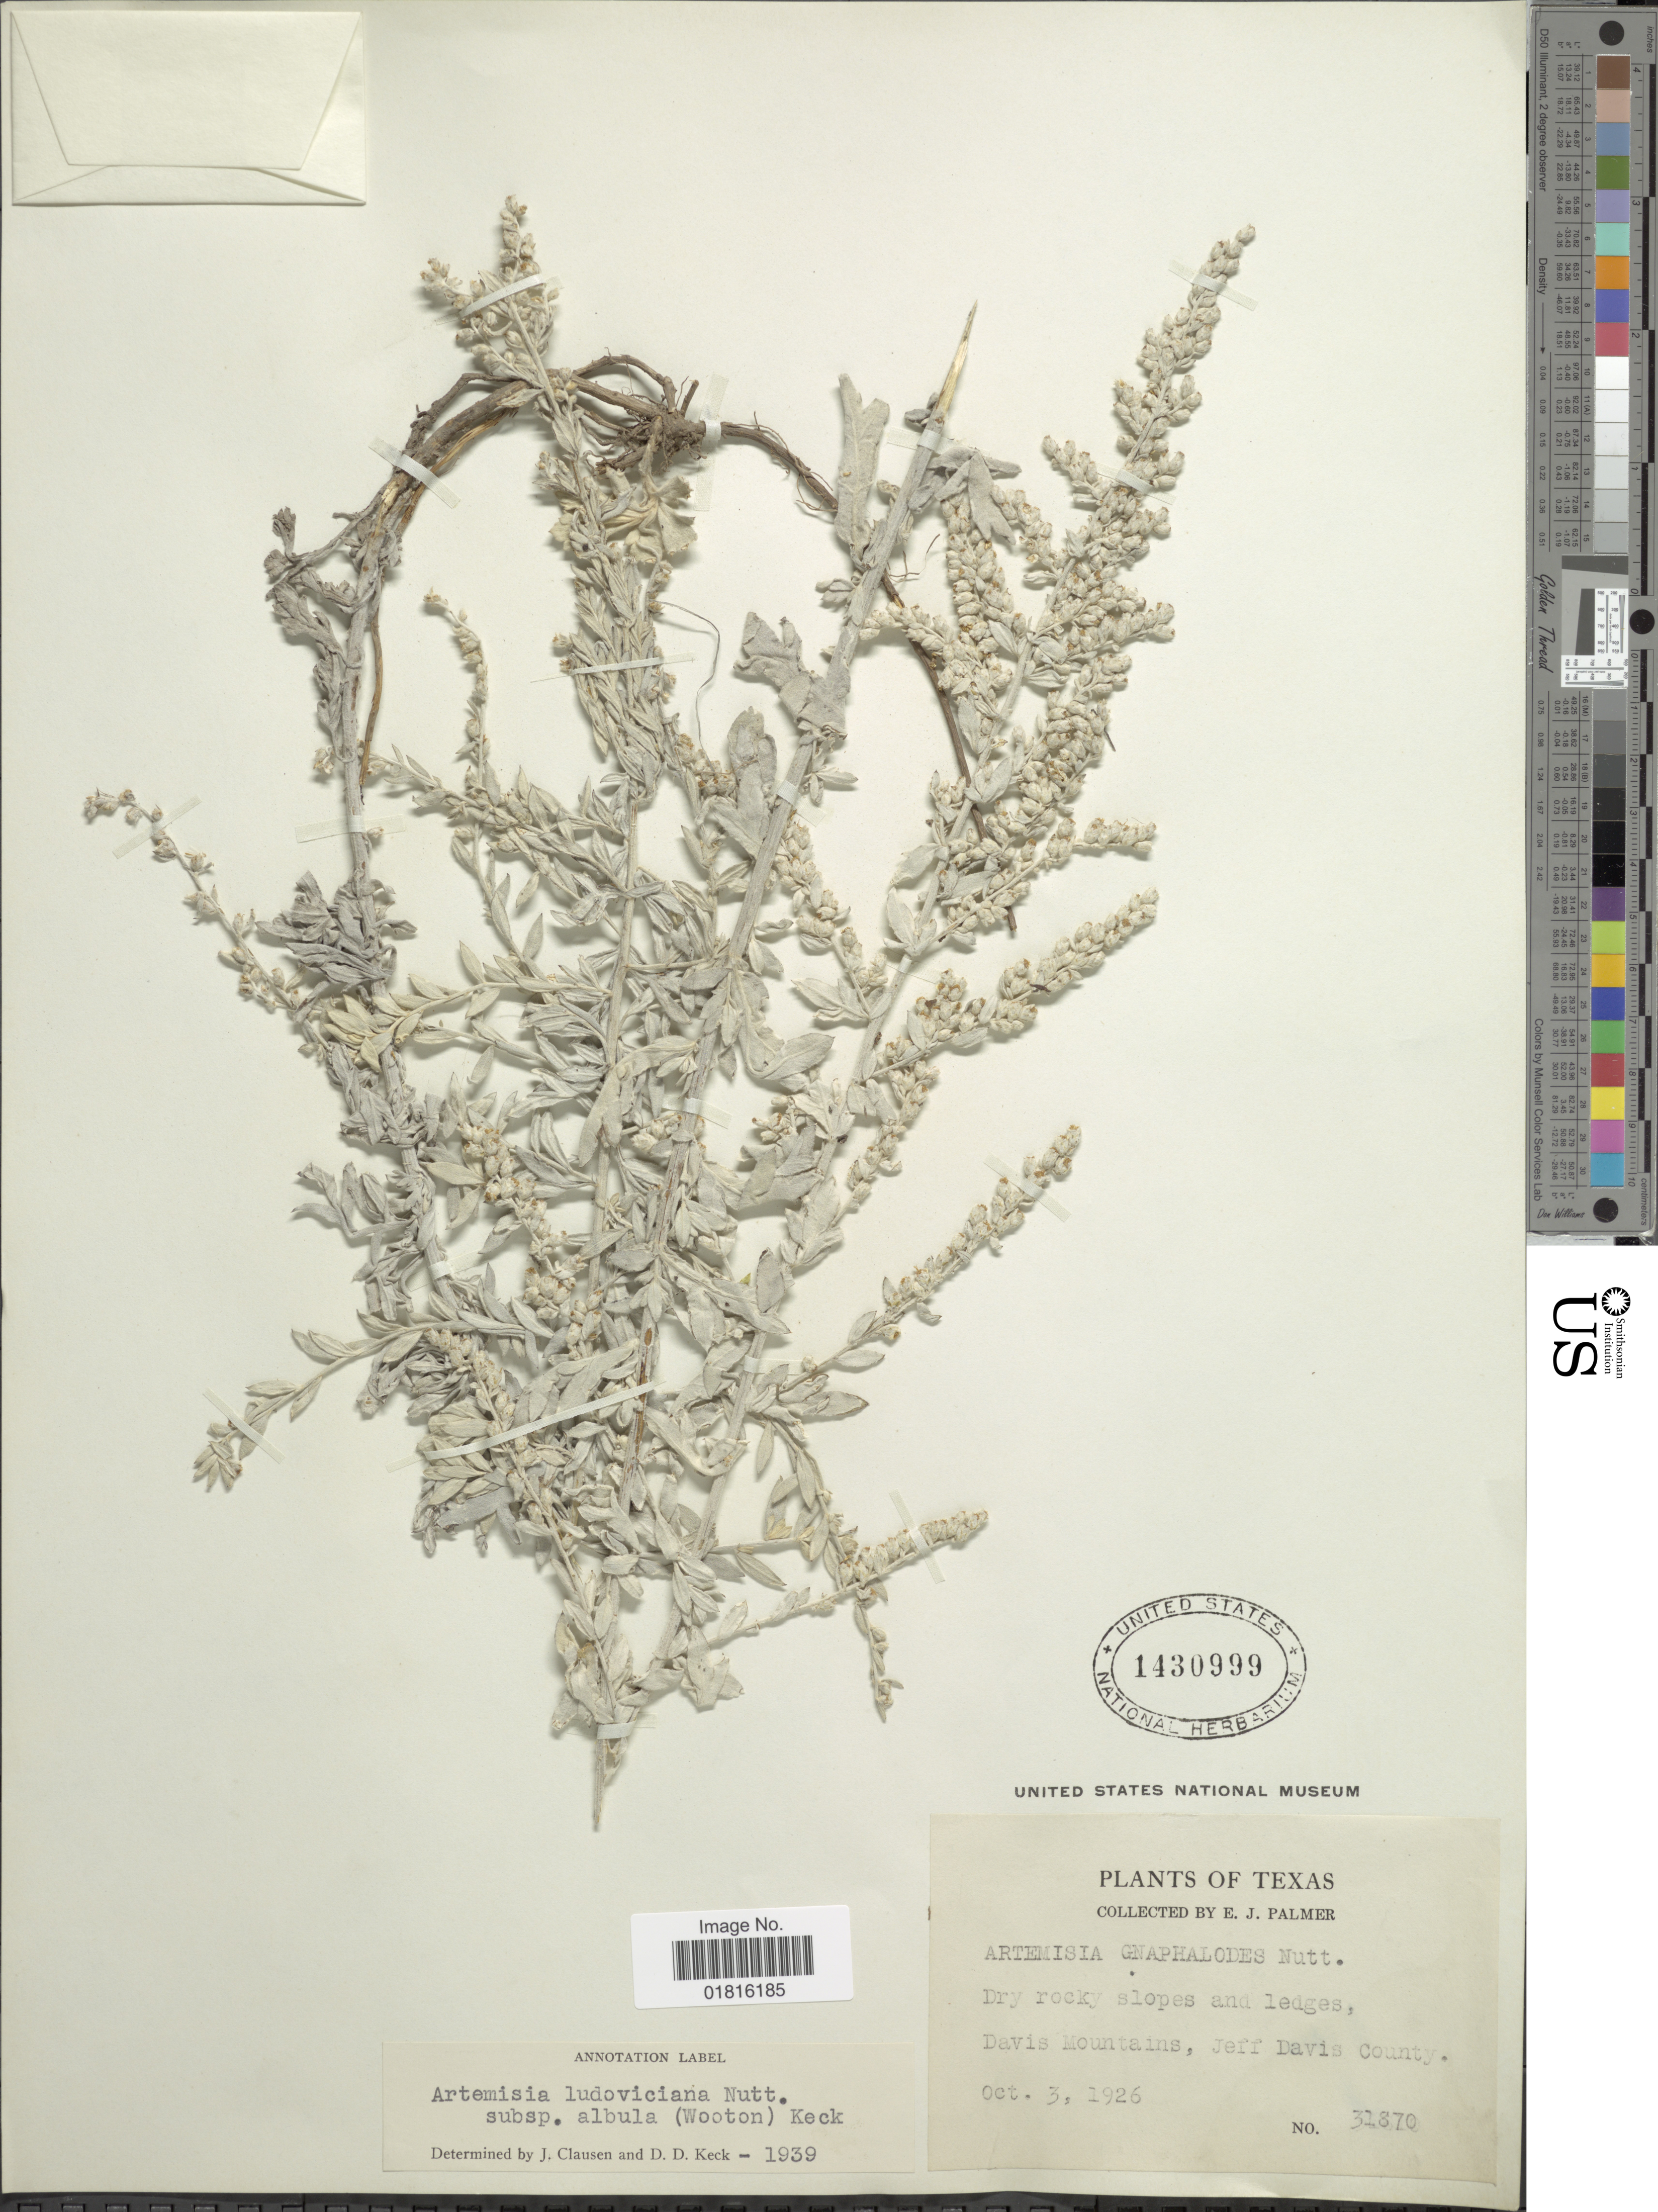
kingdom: Plantae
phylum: Tracheophyta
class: Magnoliopsida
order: Asterales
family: Asteraceae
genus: Artemisia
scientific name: Artemisia ludoviciana subsp. albula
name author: (Wooton) D.D. Keck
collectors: E. J. Palmer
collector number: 31870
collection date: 1926-10-03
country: United States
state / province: Texas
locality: Dry rocky slopes and ledges, Davis Mountains, Jeff Davis County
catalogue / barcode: US 1430999